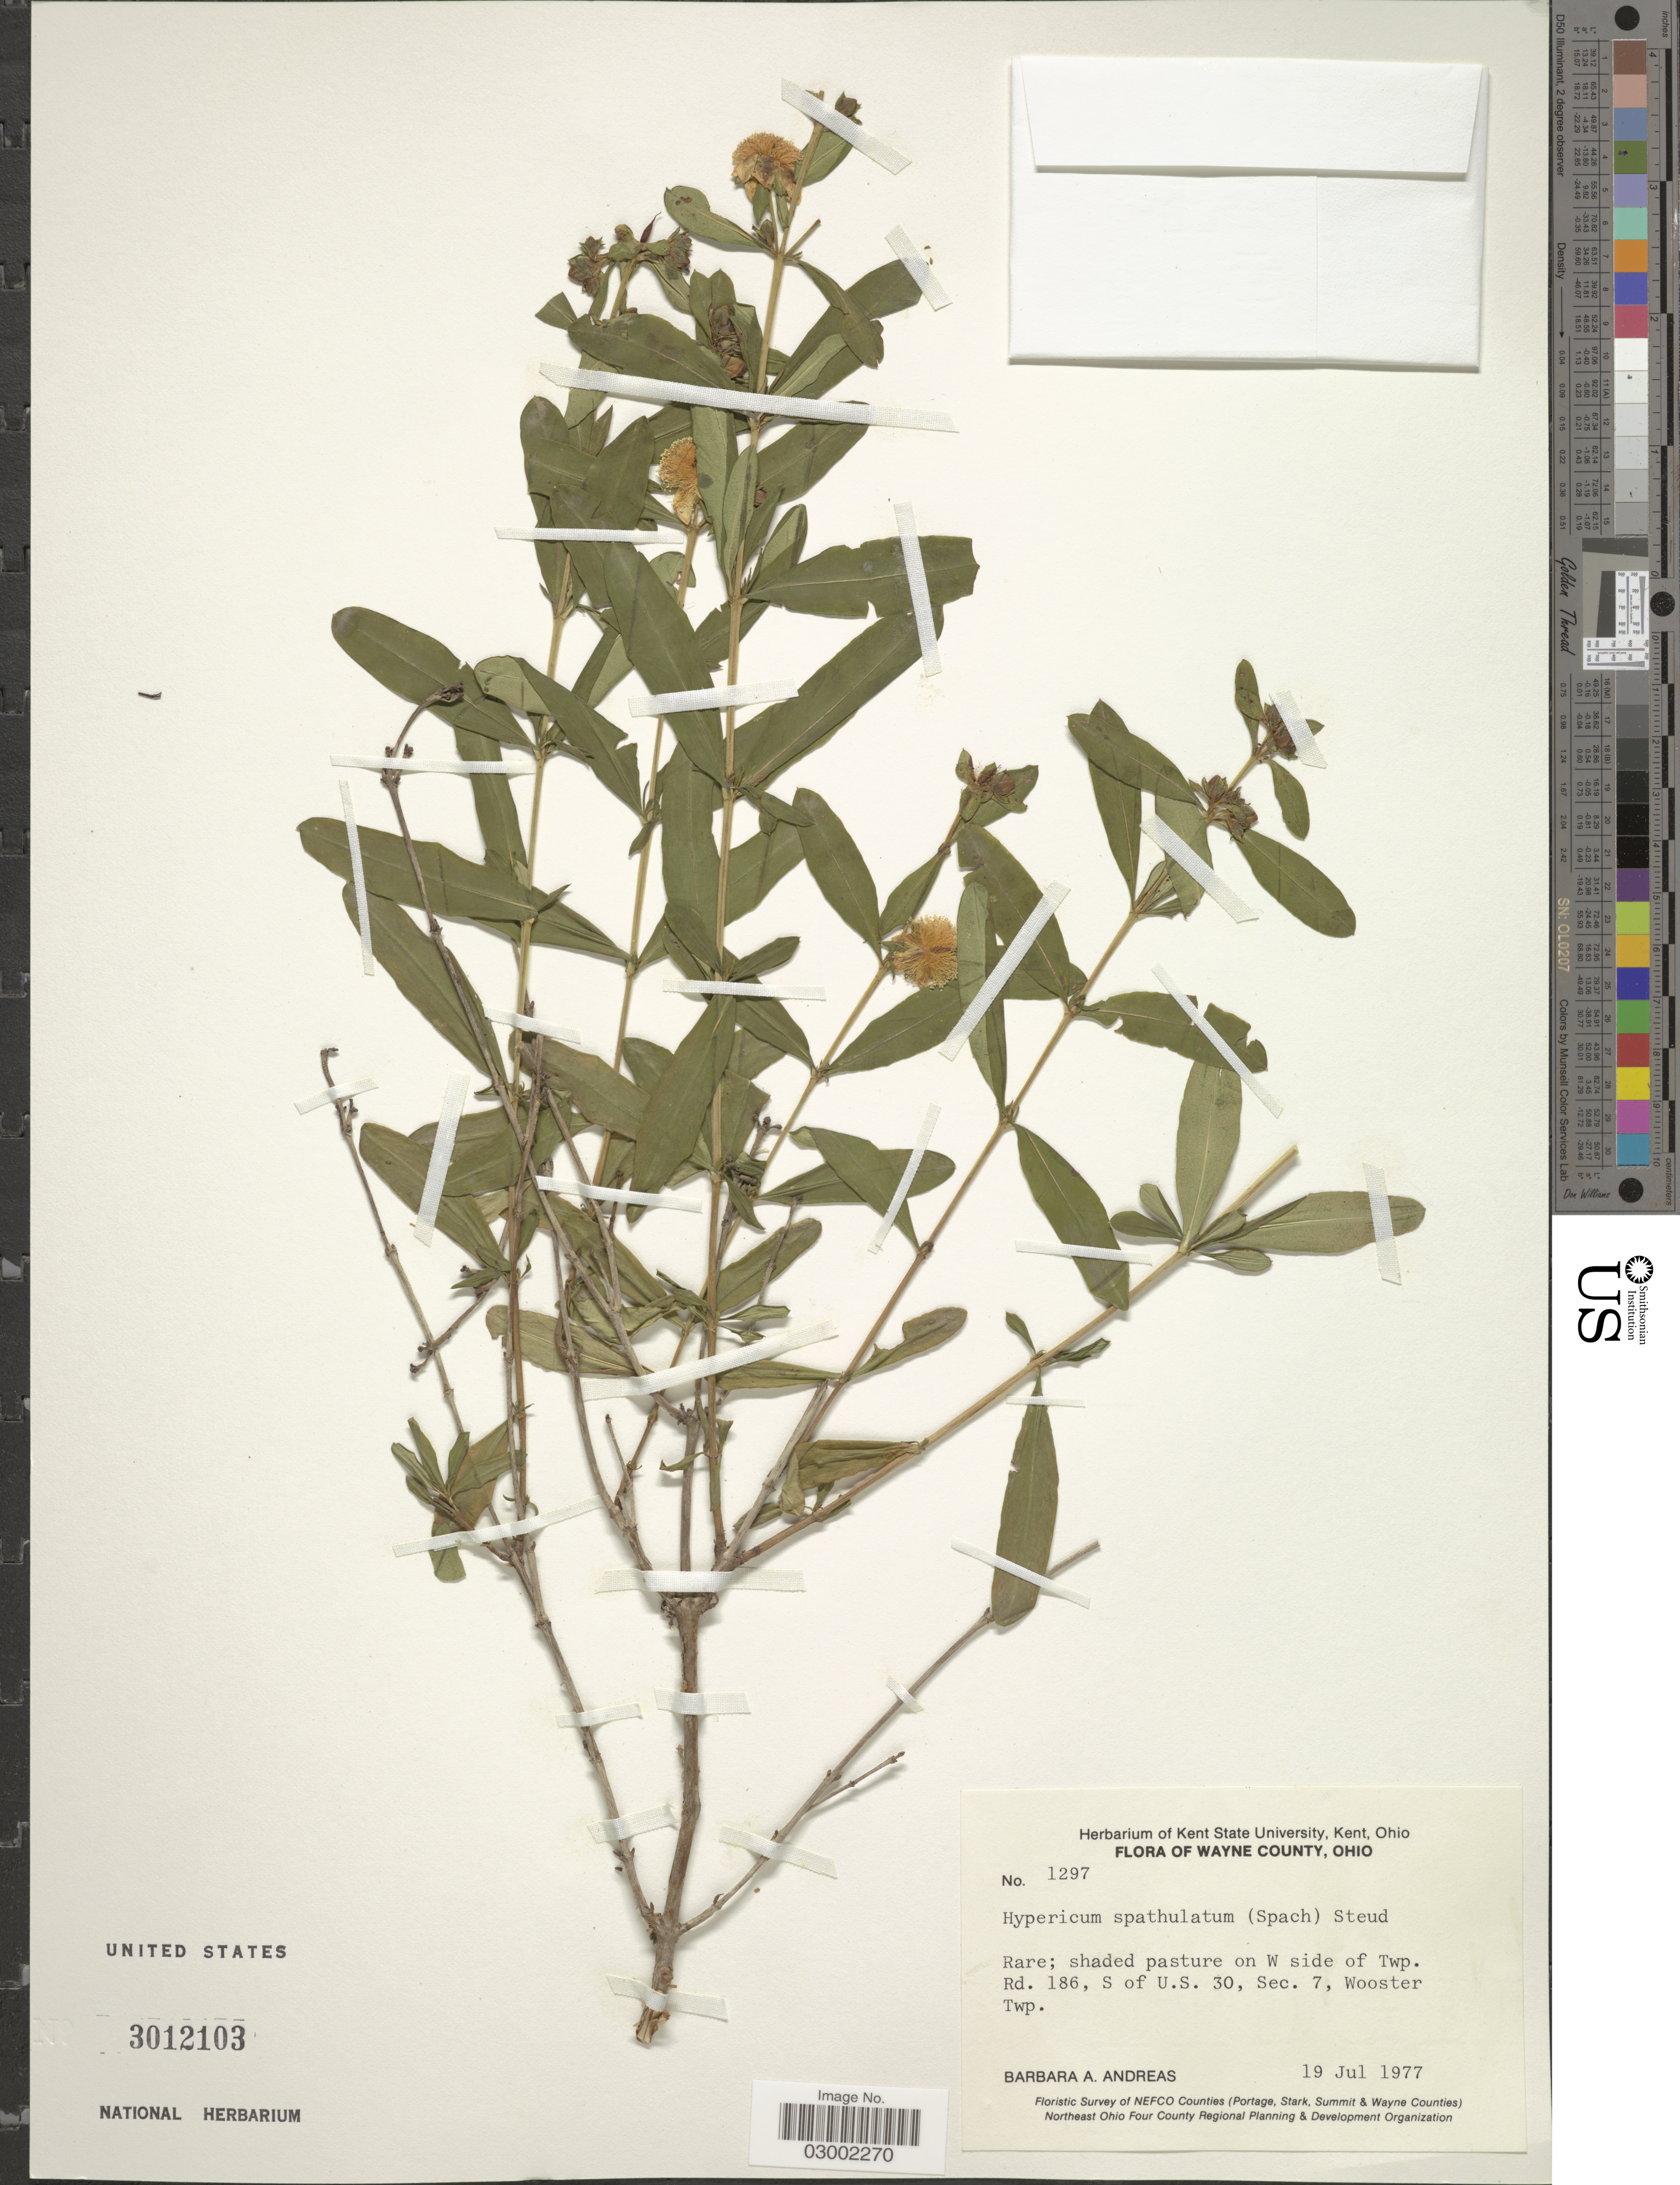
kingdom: Plantae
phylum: Tracheophyta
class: Magnoliopsida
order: Malpighiales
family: Hypericaceae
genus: Hypericum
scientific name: Hypericum prolificum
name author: L.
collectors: B. A. Andreas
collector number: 1297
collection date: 1977-07-19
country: United States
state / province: Ohio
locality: Wayne County. On W side of Twp. Rd. 186, S of U.S. 30, Sec. 7, Wooster Twp.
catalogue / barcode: US 3012103